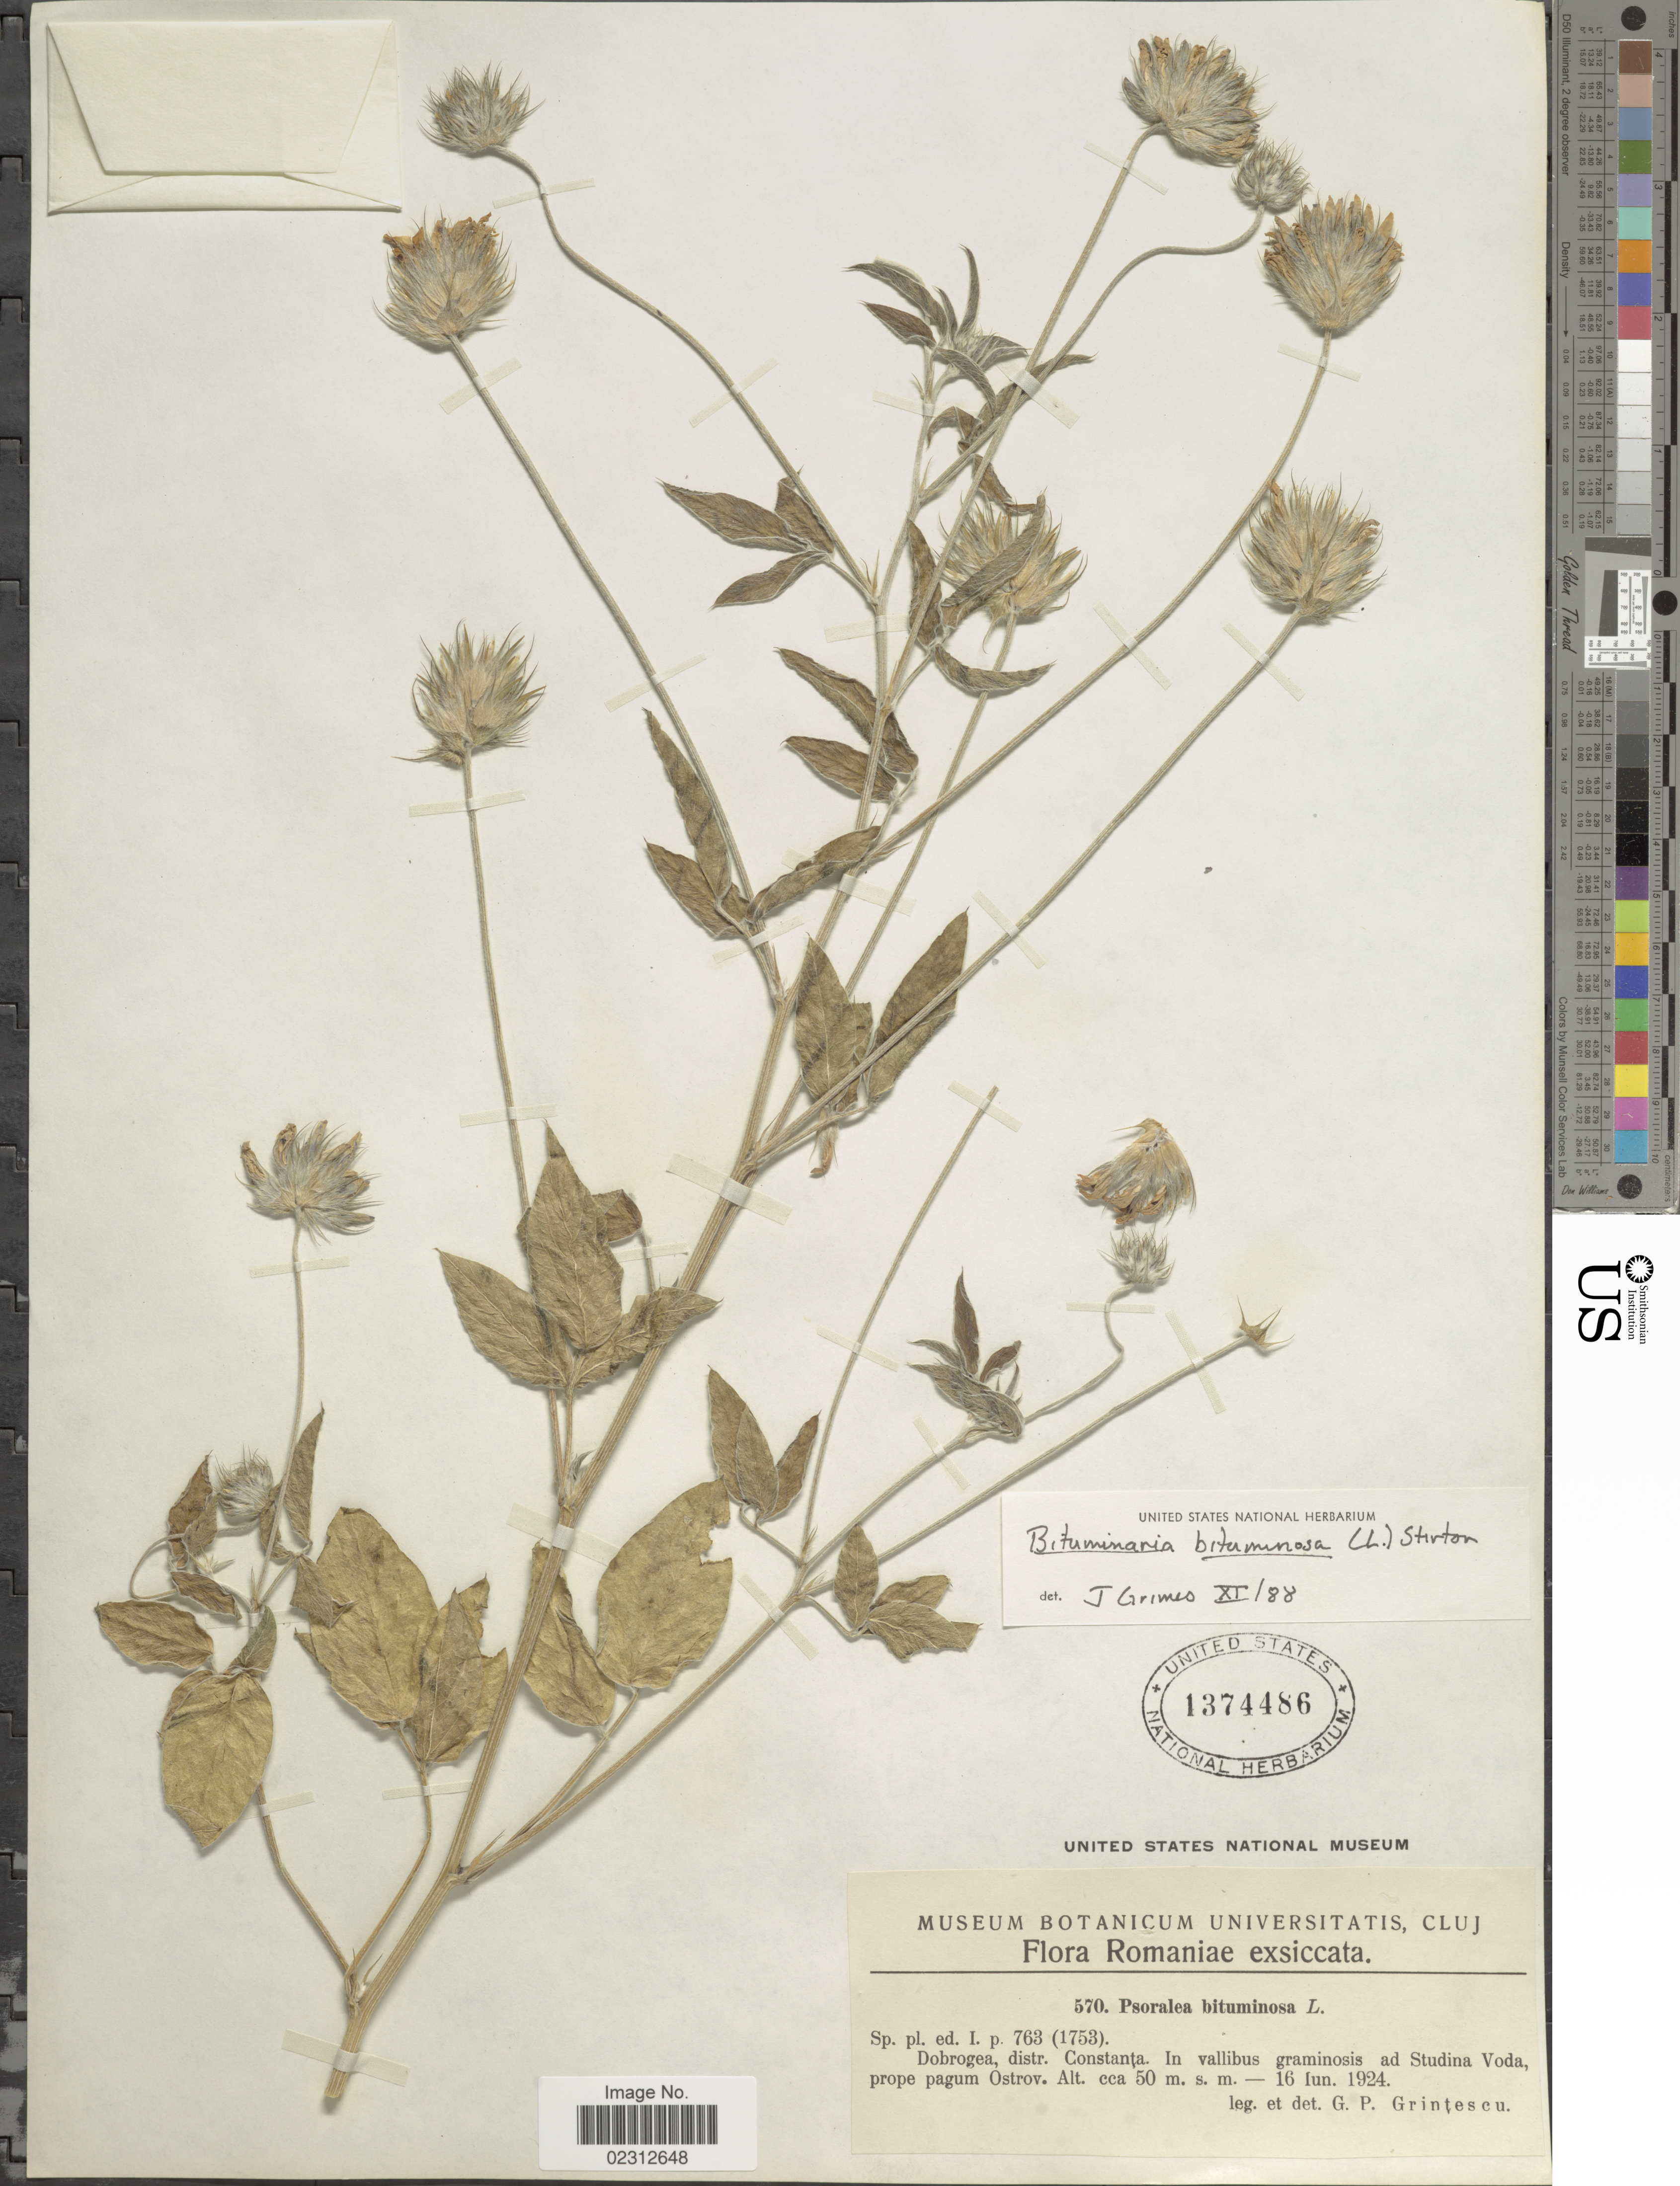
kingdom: Plantae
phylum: Tracheophyta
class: Magnoliopsida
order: Fabales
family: Fabaceae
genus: Bituminaria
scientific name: Bituminaria bituminosa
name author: (L.) C.H. Stirt.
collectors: G. Grintescu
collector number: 570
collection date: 1924-06-16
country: Romania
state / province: Constanta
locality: Dobrogea, distr. Constanta. In vallibus graminosis ad Studina Voda, prope pagum Ostrov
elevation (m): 50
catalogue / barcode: US 1374486